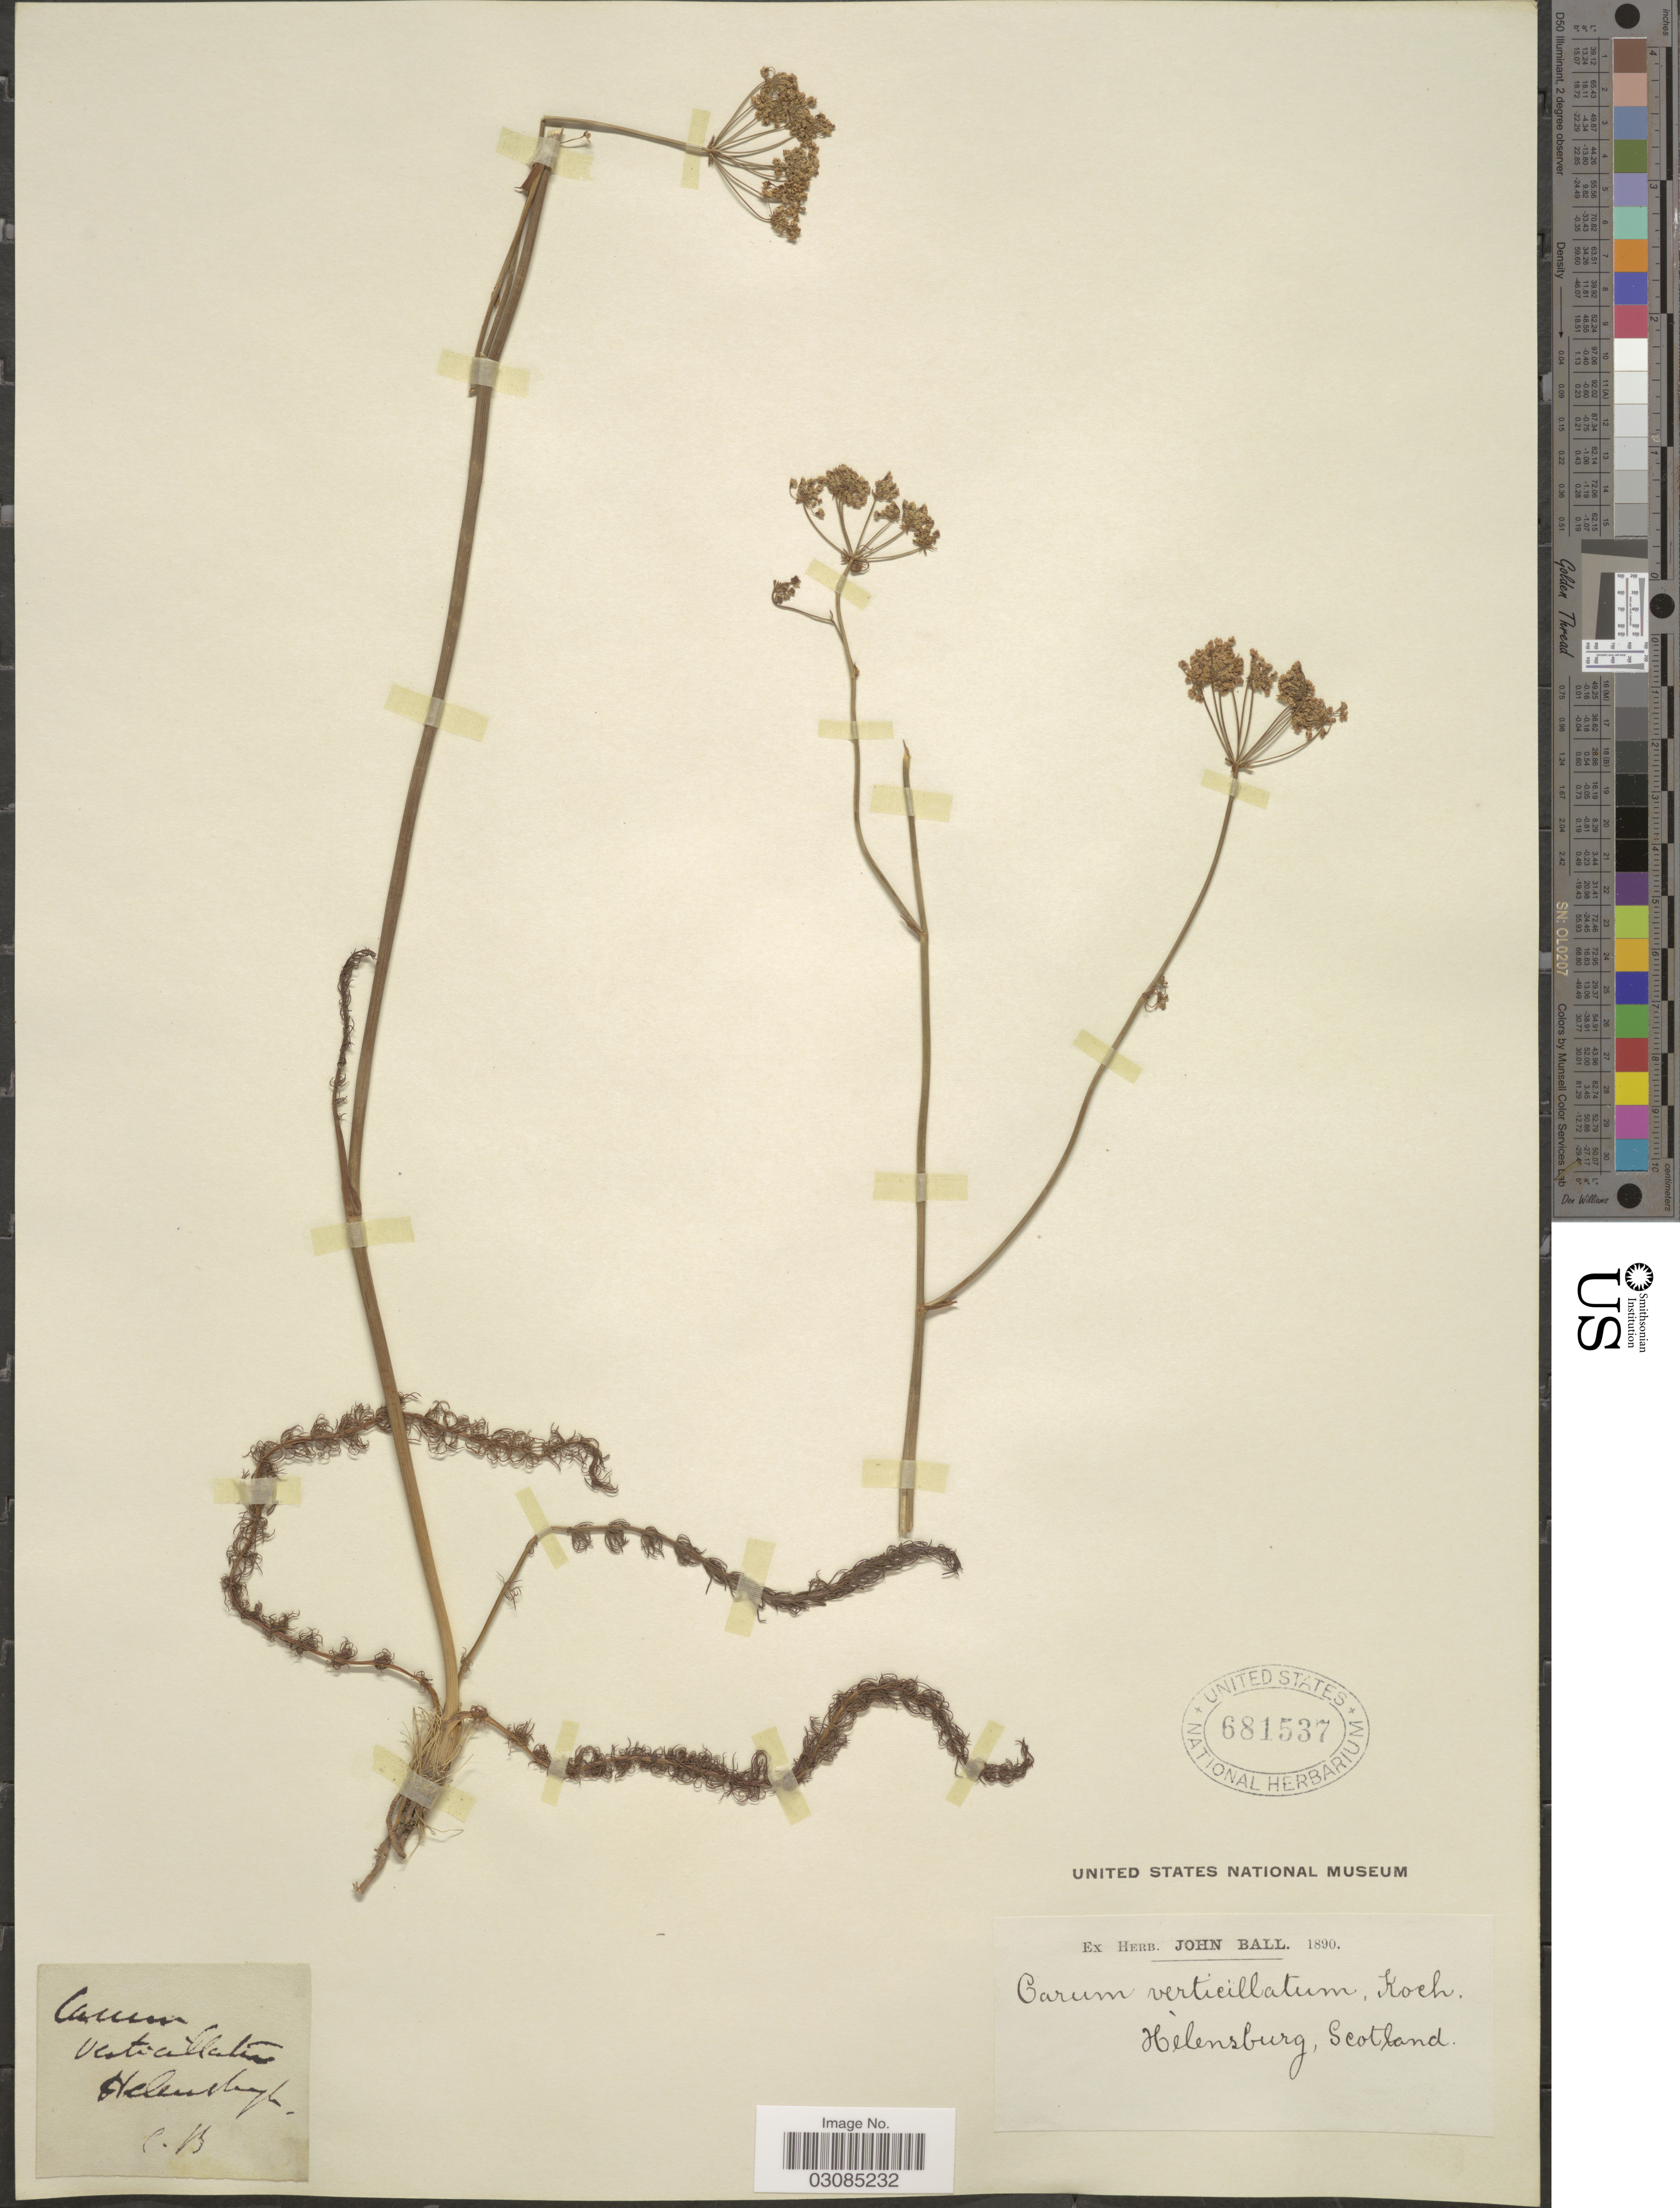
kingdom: Plantae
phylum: Tracheophyta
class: Magnoliopsida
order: Apiales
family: Apiaceae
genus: Carum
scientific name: Carum verticillatum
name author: (L.) W.D.J. Koch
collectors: ex herb. John Ball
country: United Kingdom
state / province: Scotland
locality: Helensburg.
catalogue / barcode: US 681537